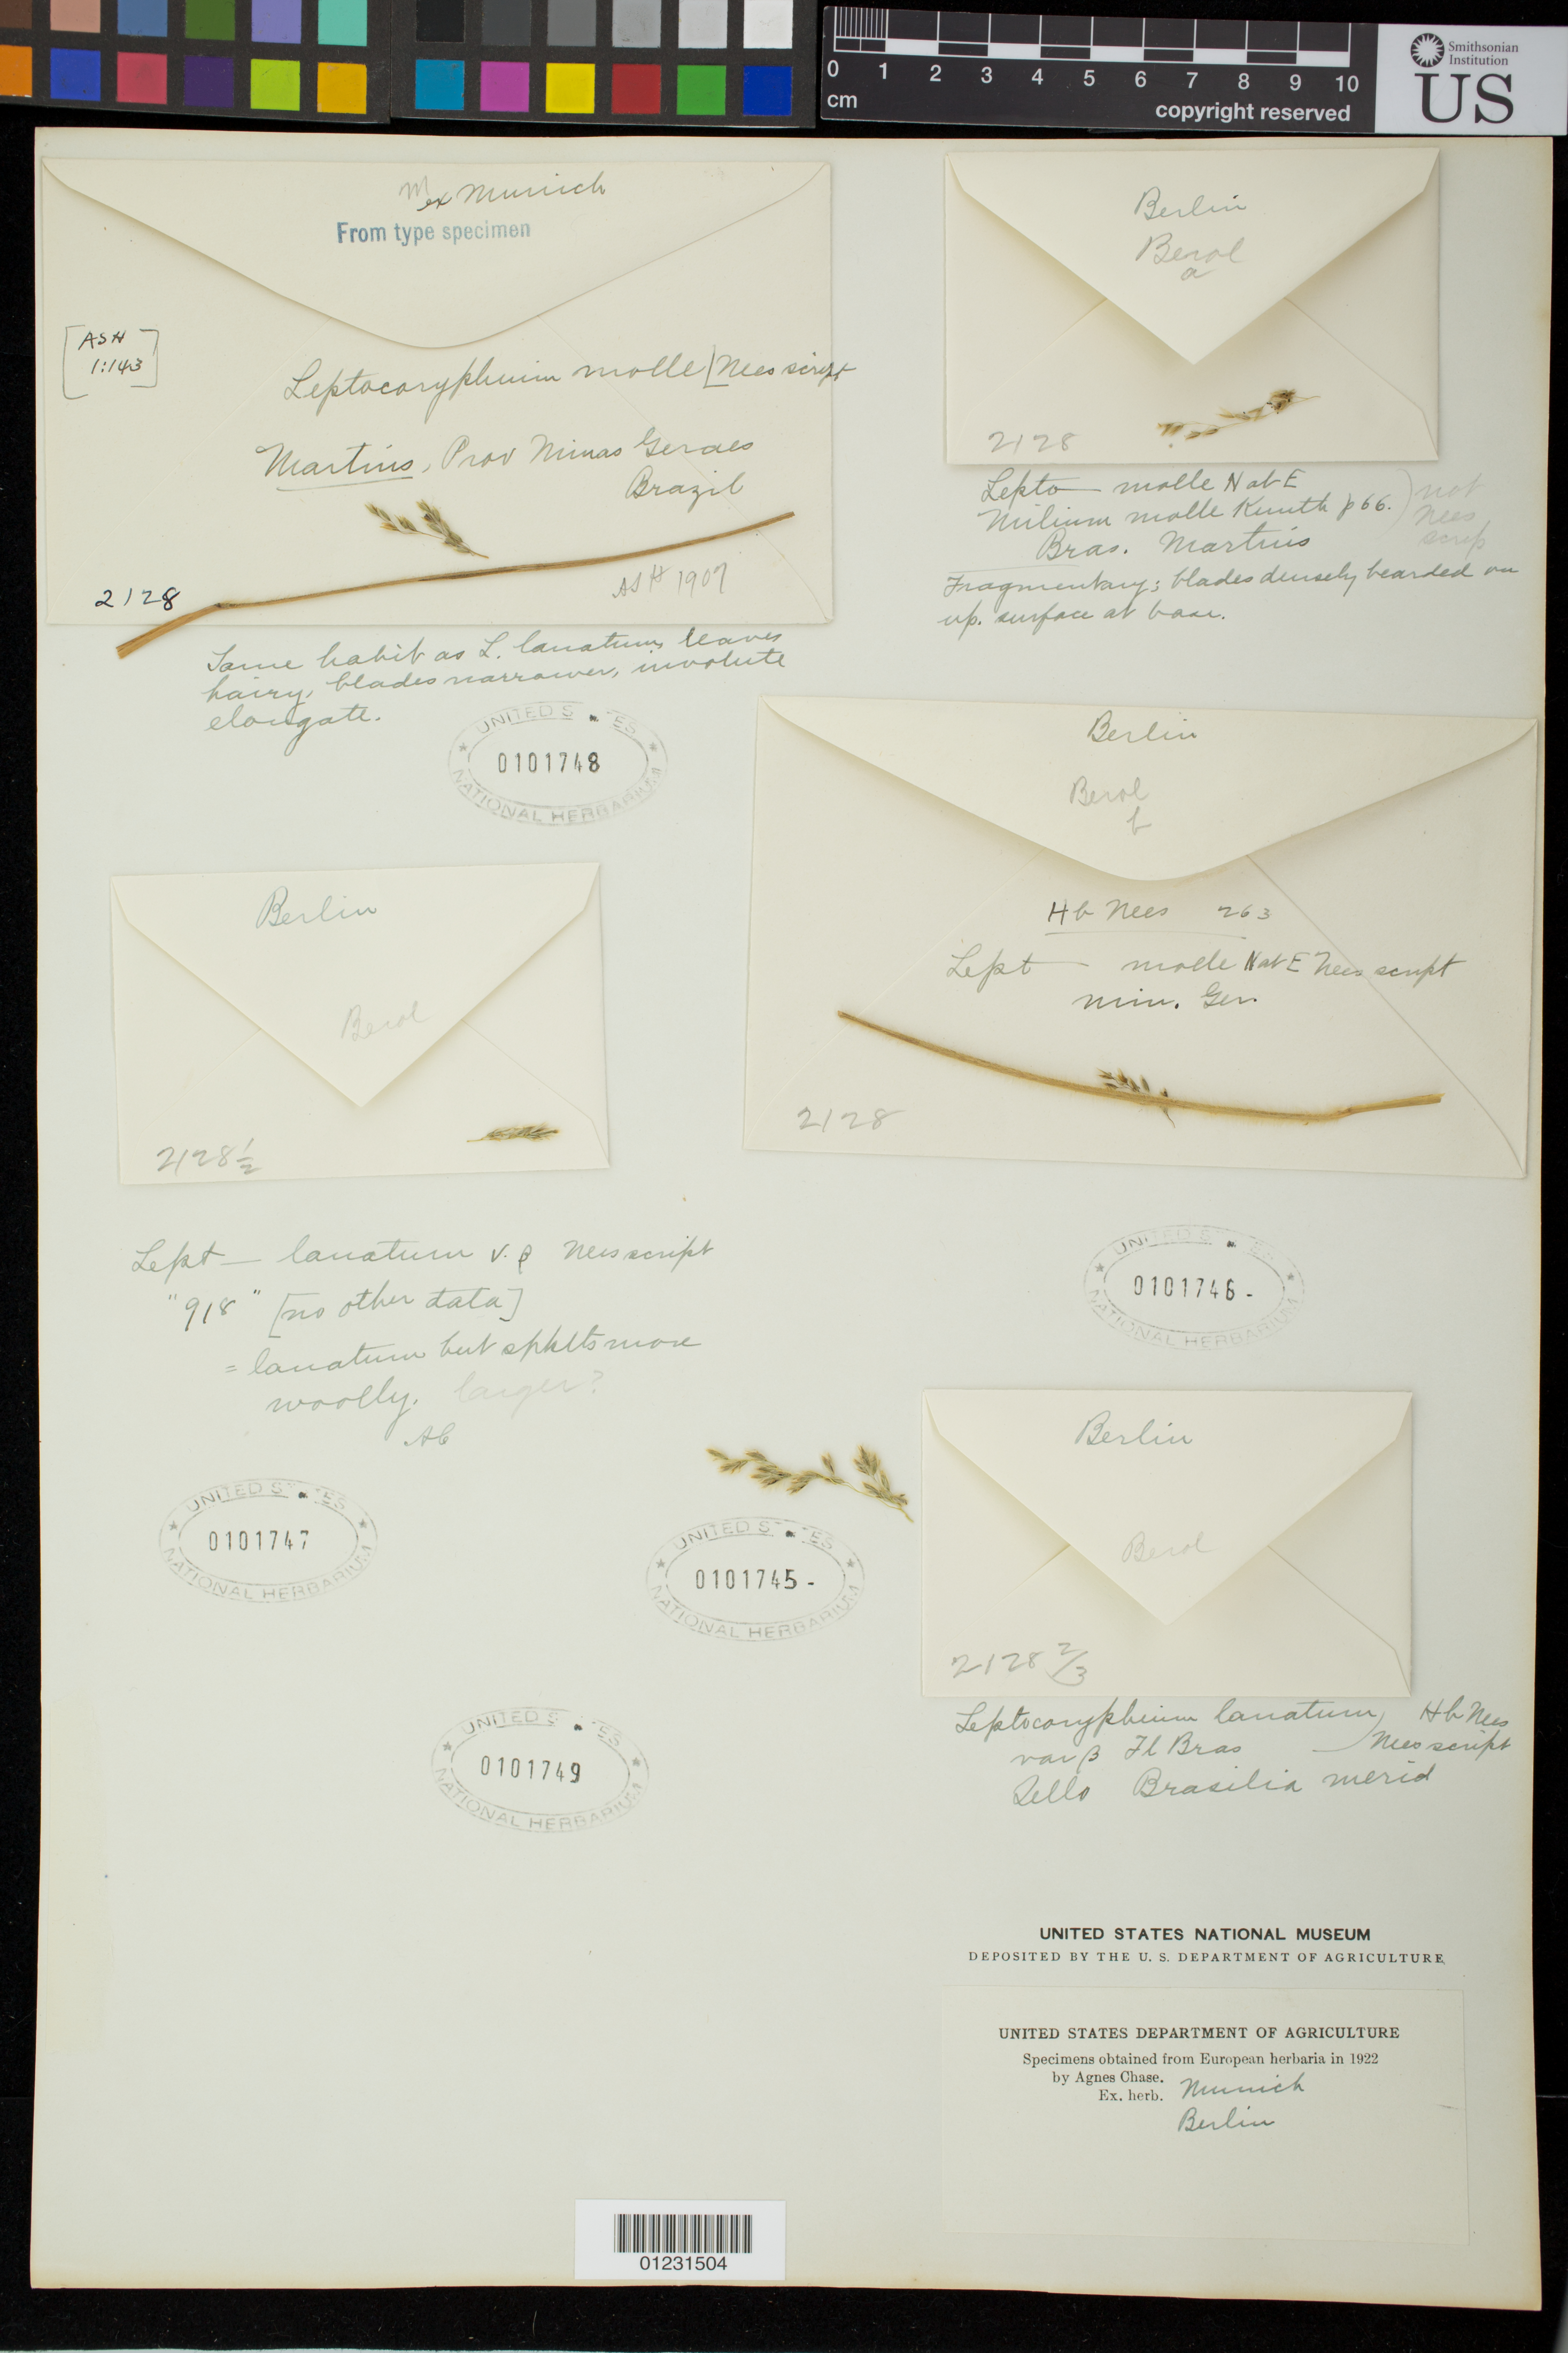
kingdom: Plantae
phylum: Tracheophyta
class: Liliopsida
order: Poales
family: Poaceae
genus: Leptocoryphium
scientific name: Leptocoryphium molle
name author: Nees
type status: Type Collection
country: Brazil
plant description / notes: Fragmentary material of type specimen ex herb. Berlin.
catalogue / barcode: US 101746-2